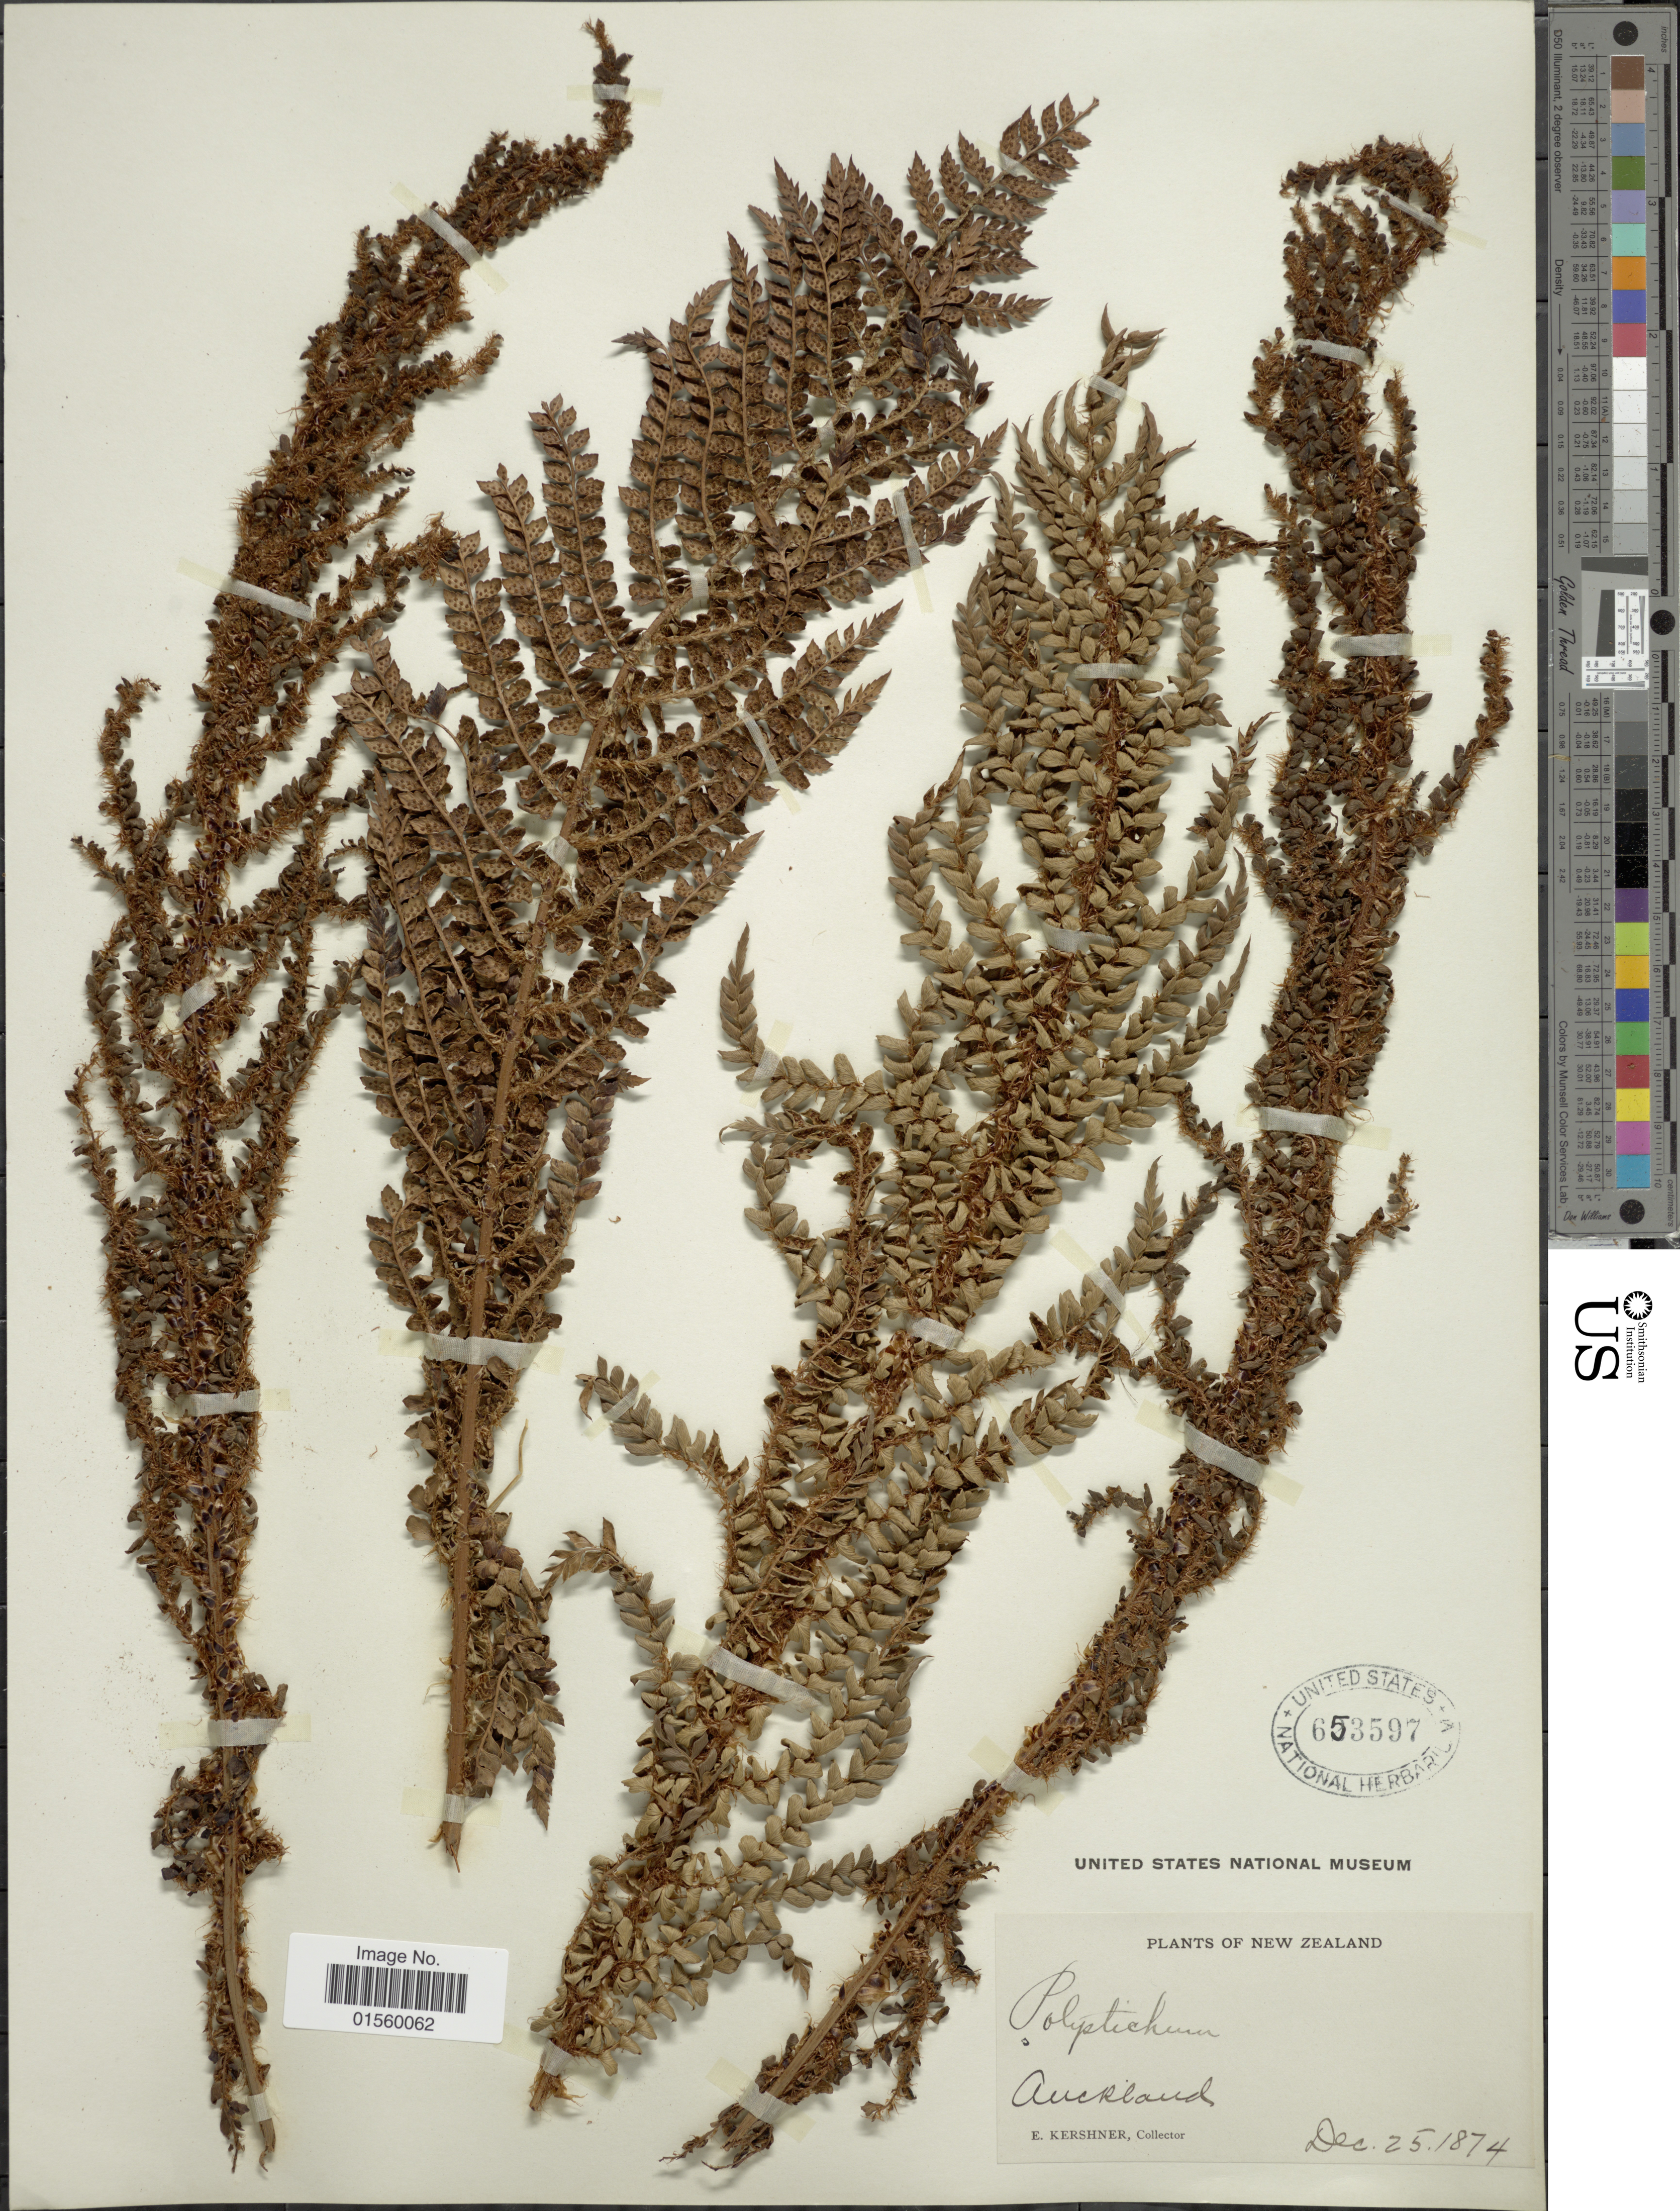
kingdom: Plantae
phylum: Tracheophyta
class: Polypodiopsida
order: Polypodiales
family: Dryopteridaceae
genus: Polystichum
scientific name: Polystichum richardii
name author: J. Sm.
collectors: E. Kershner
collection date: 1874-12-25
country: New Zealand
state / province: Auckland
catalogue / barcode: US 653597